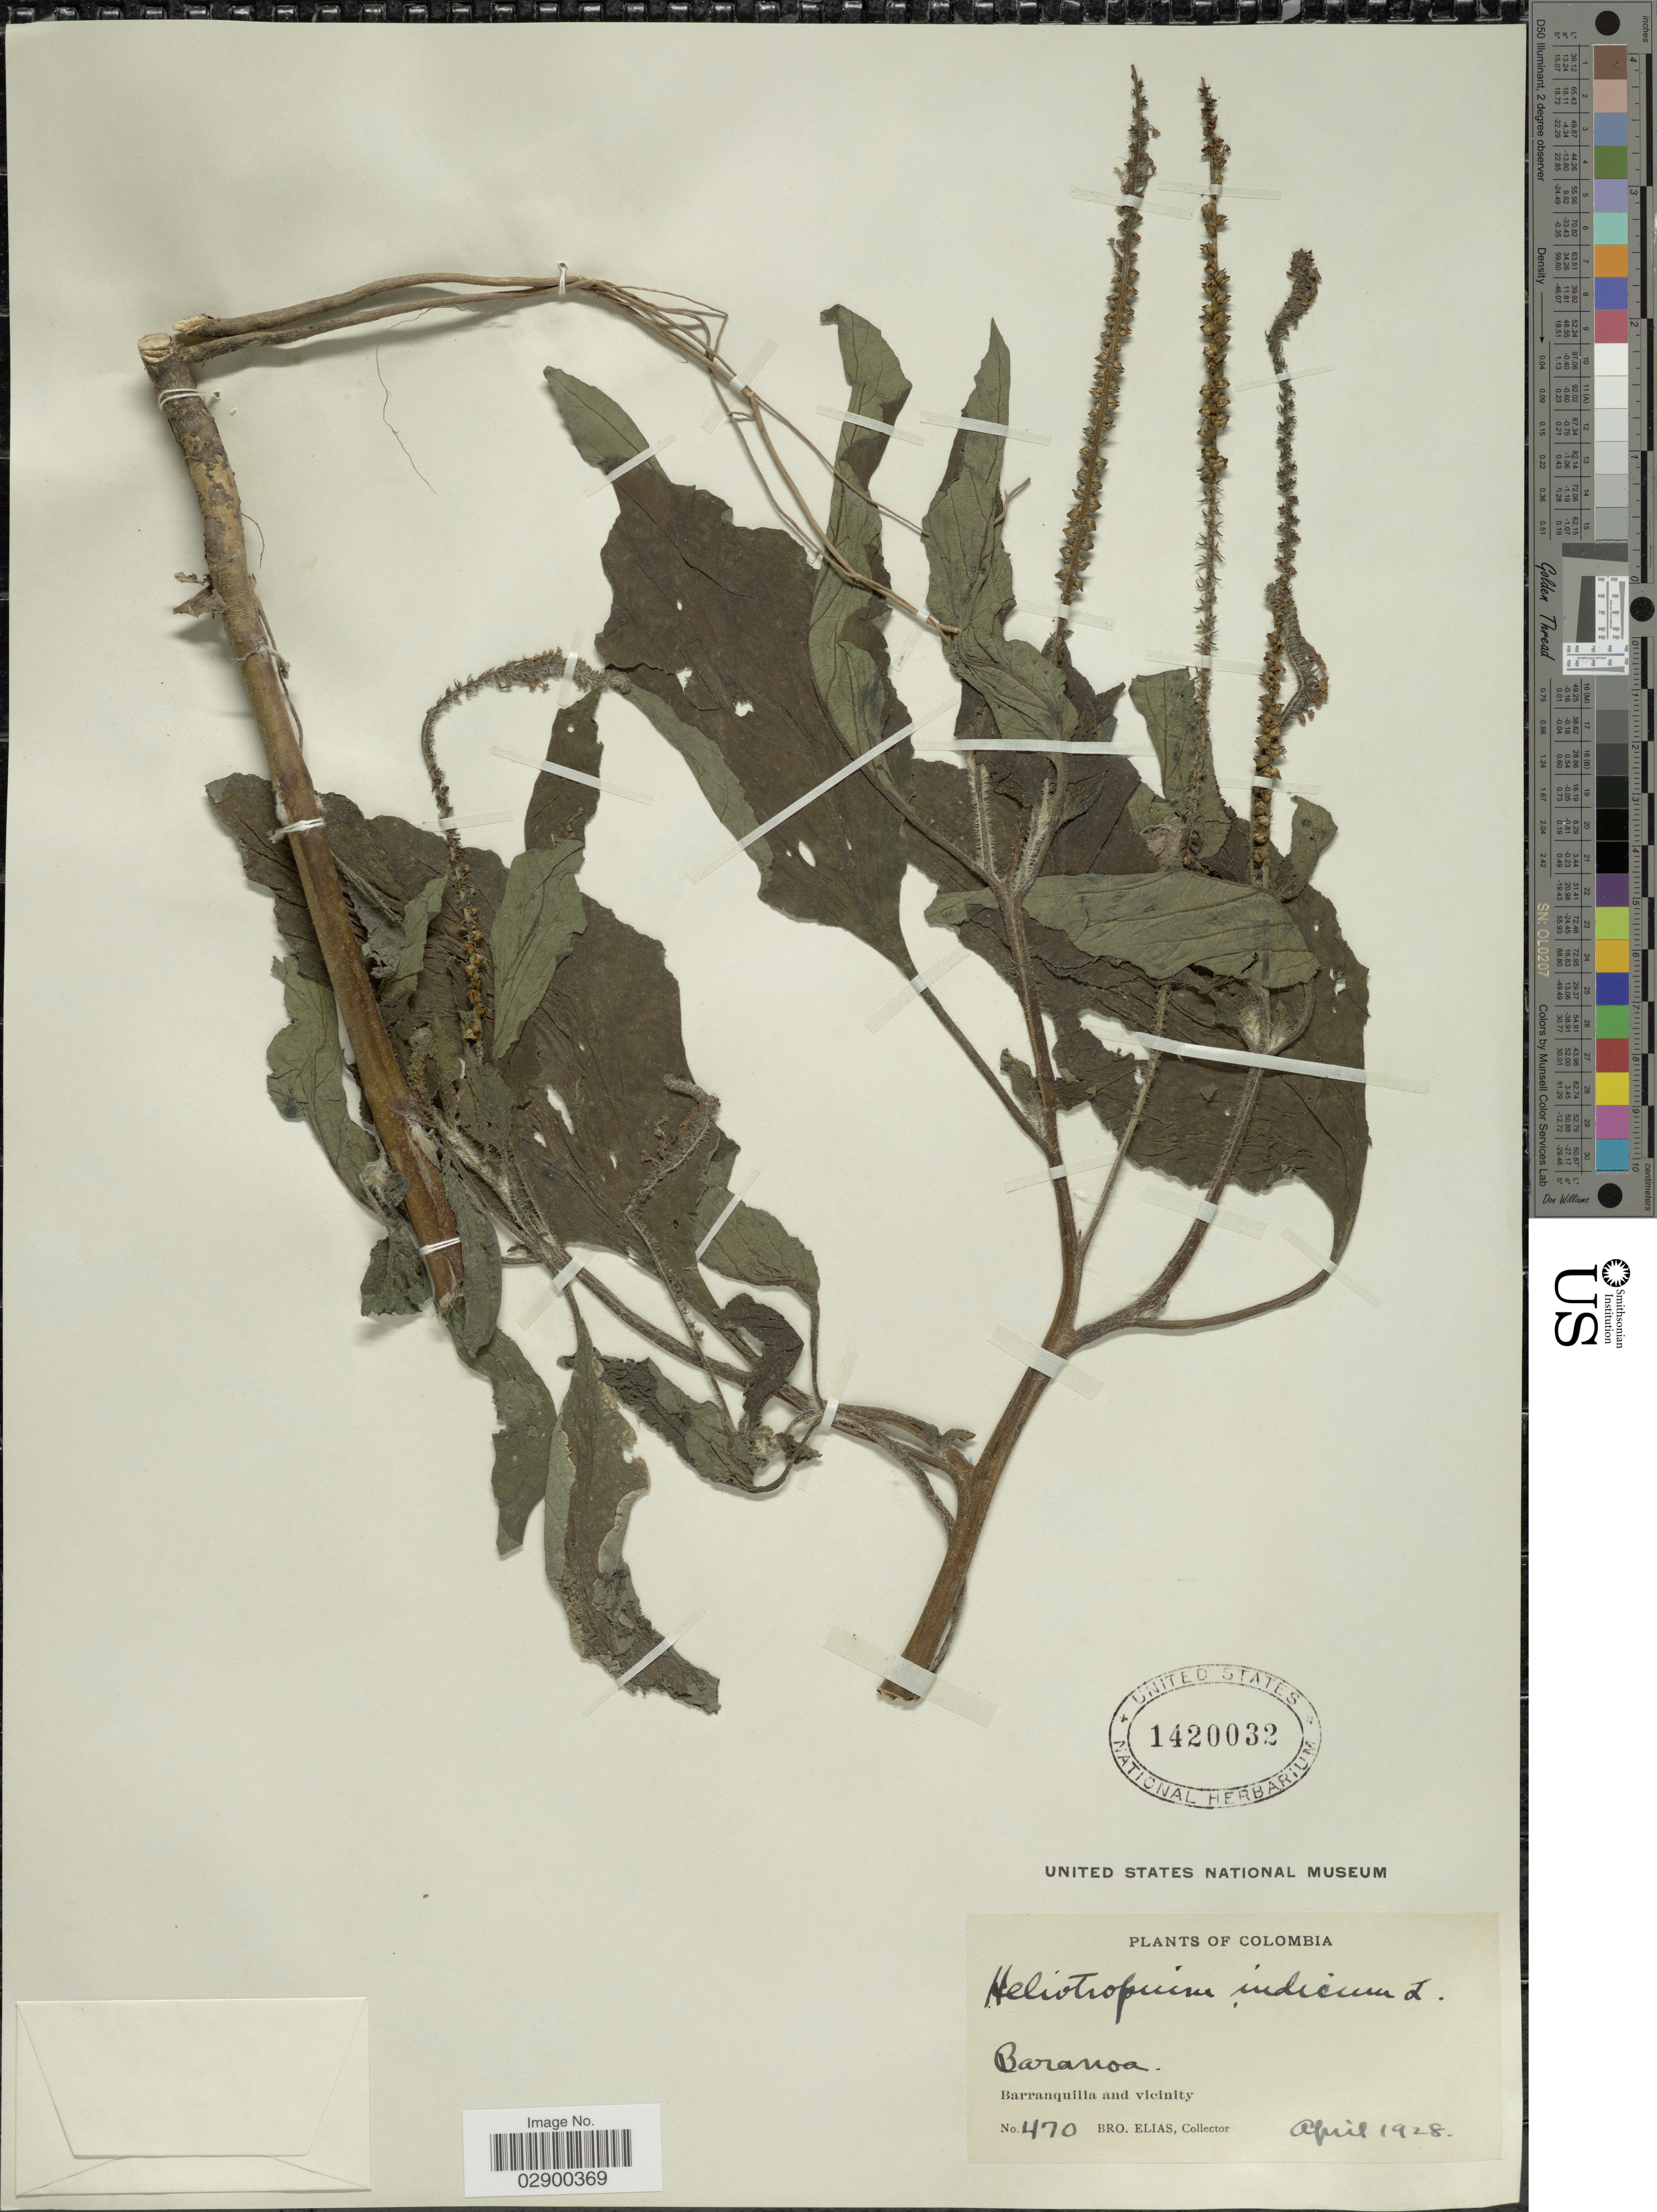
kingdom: Plantae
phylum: Tracheophyta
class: Magnoliopsida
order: Boraginales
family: Heliotropiaceae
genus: Heliotropium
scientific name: Heliotropium indicum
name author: L.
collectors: Bro. Elias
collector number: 470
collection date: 1928-04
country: Colombia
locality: Baranoa, Barranquilla and vicinity.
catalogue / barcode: US 1420032